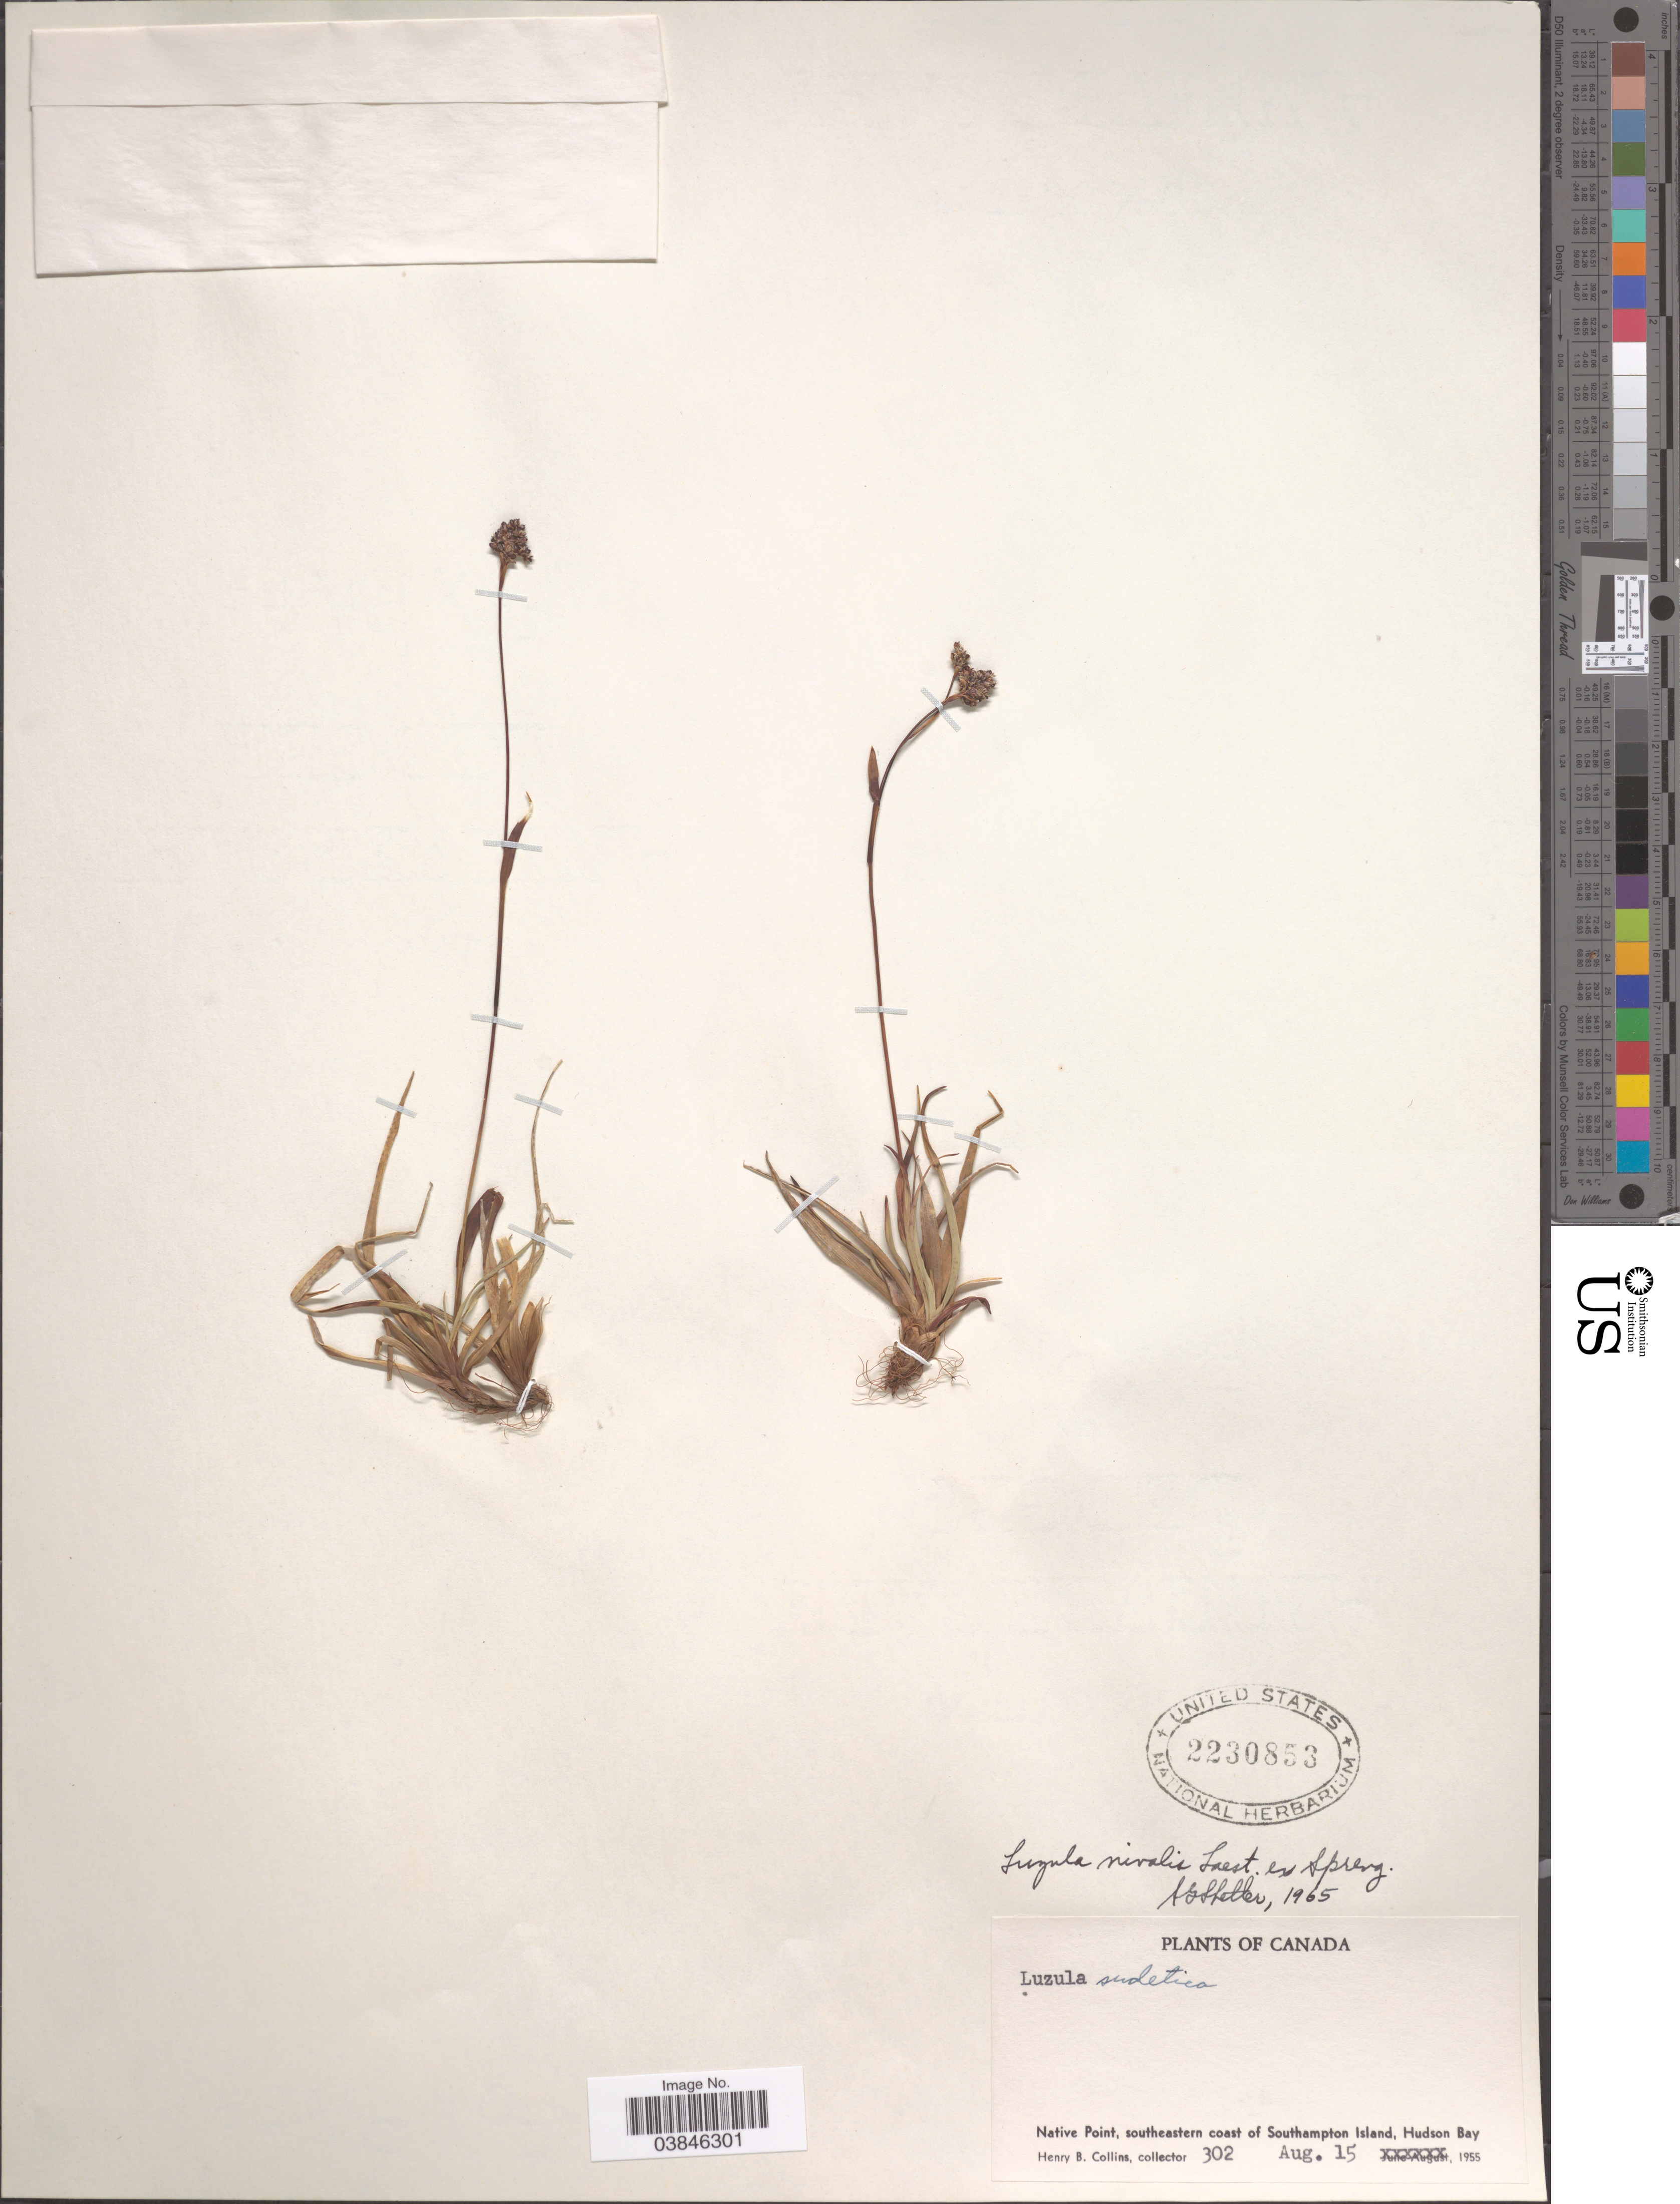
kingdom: Plantae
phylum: Tracheophyta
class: Liliopsida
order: Poales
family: Juncaceae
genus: Luzula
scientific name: Luzula nivalis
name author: (Laest.) Spreng.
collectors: H. Collins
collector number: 302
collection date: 1955-08-15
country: Canada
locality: Native Point, southeastern coast of Southampton Island, Hudson Bay.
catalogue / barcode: US 2230853